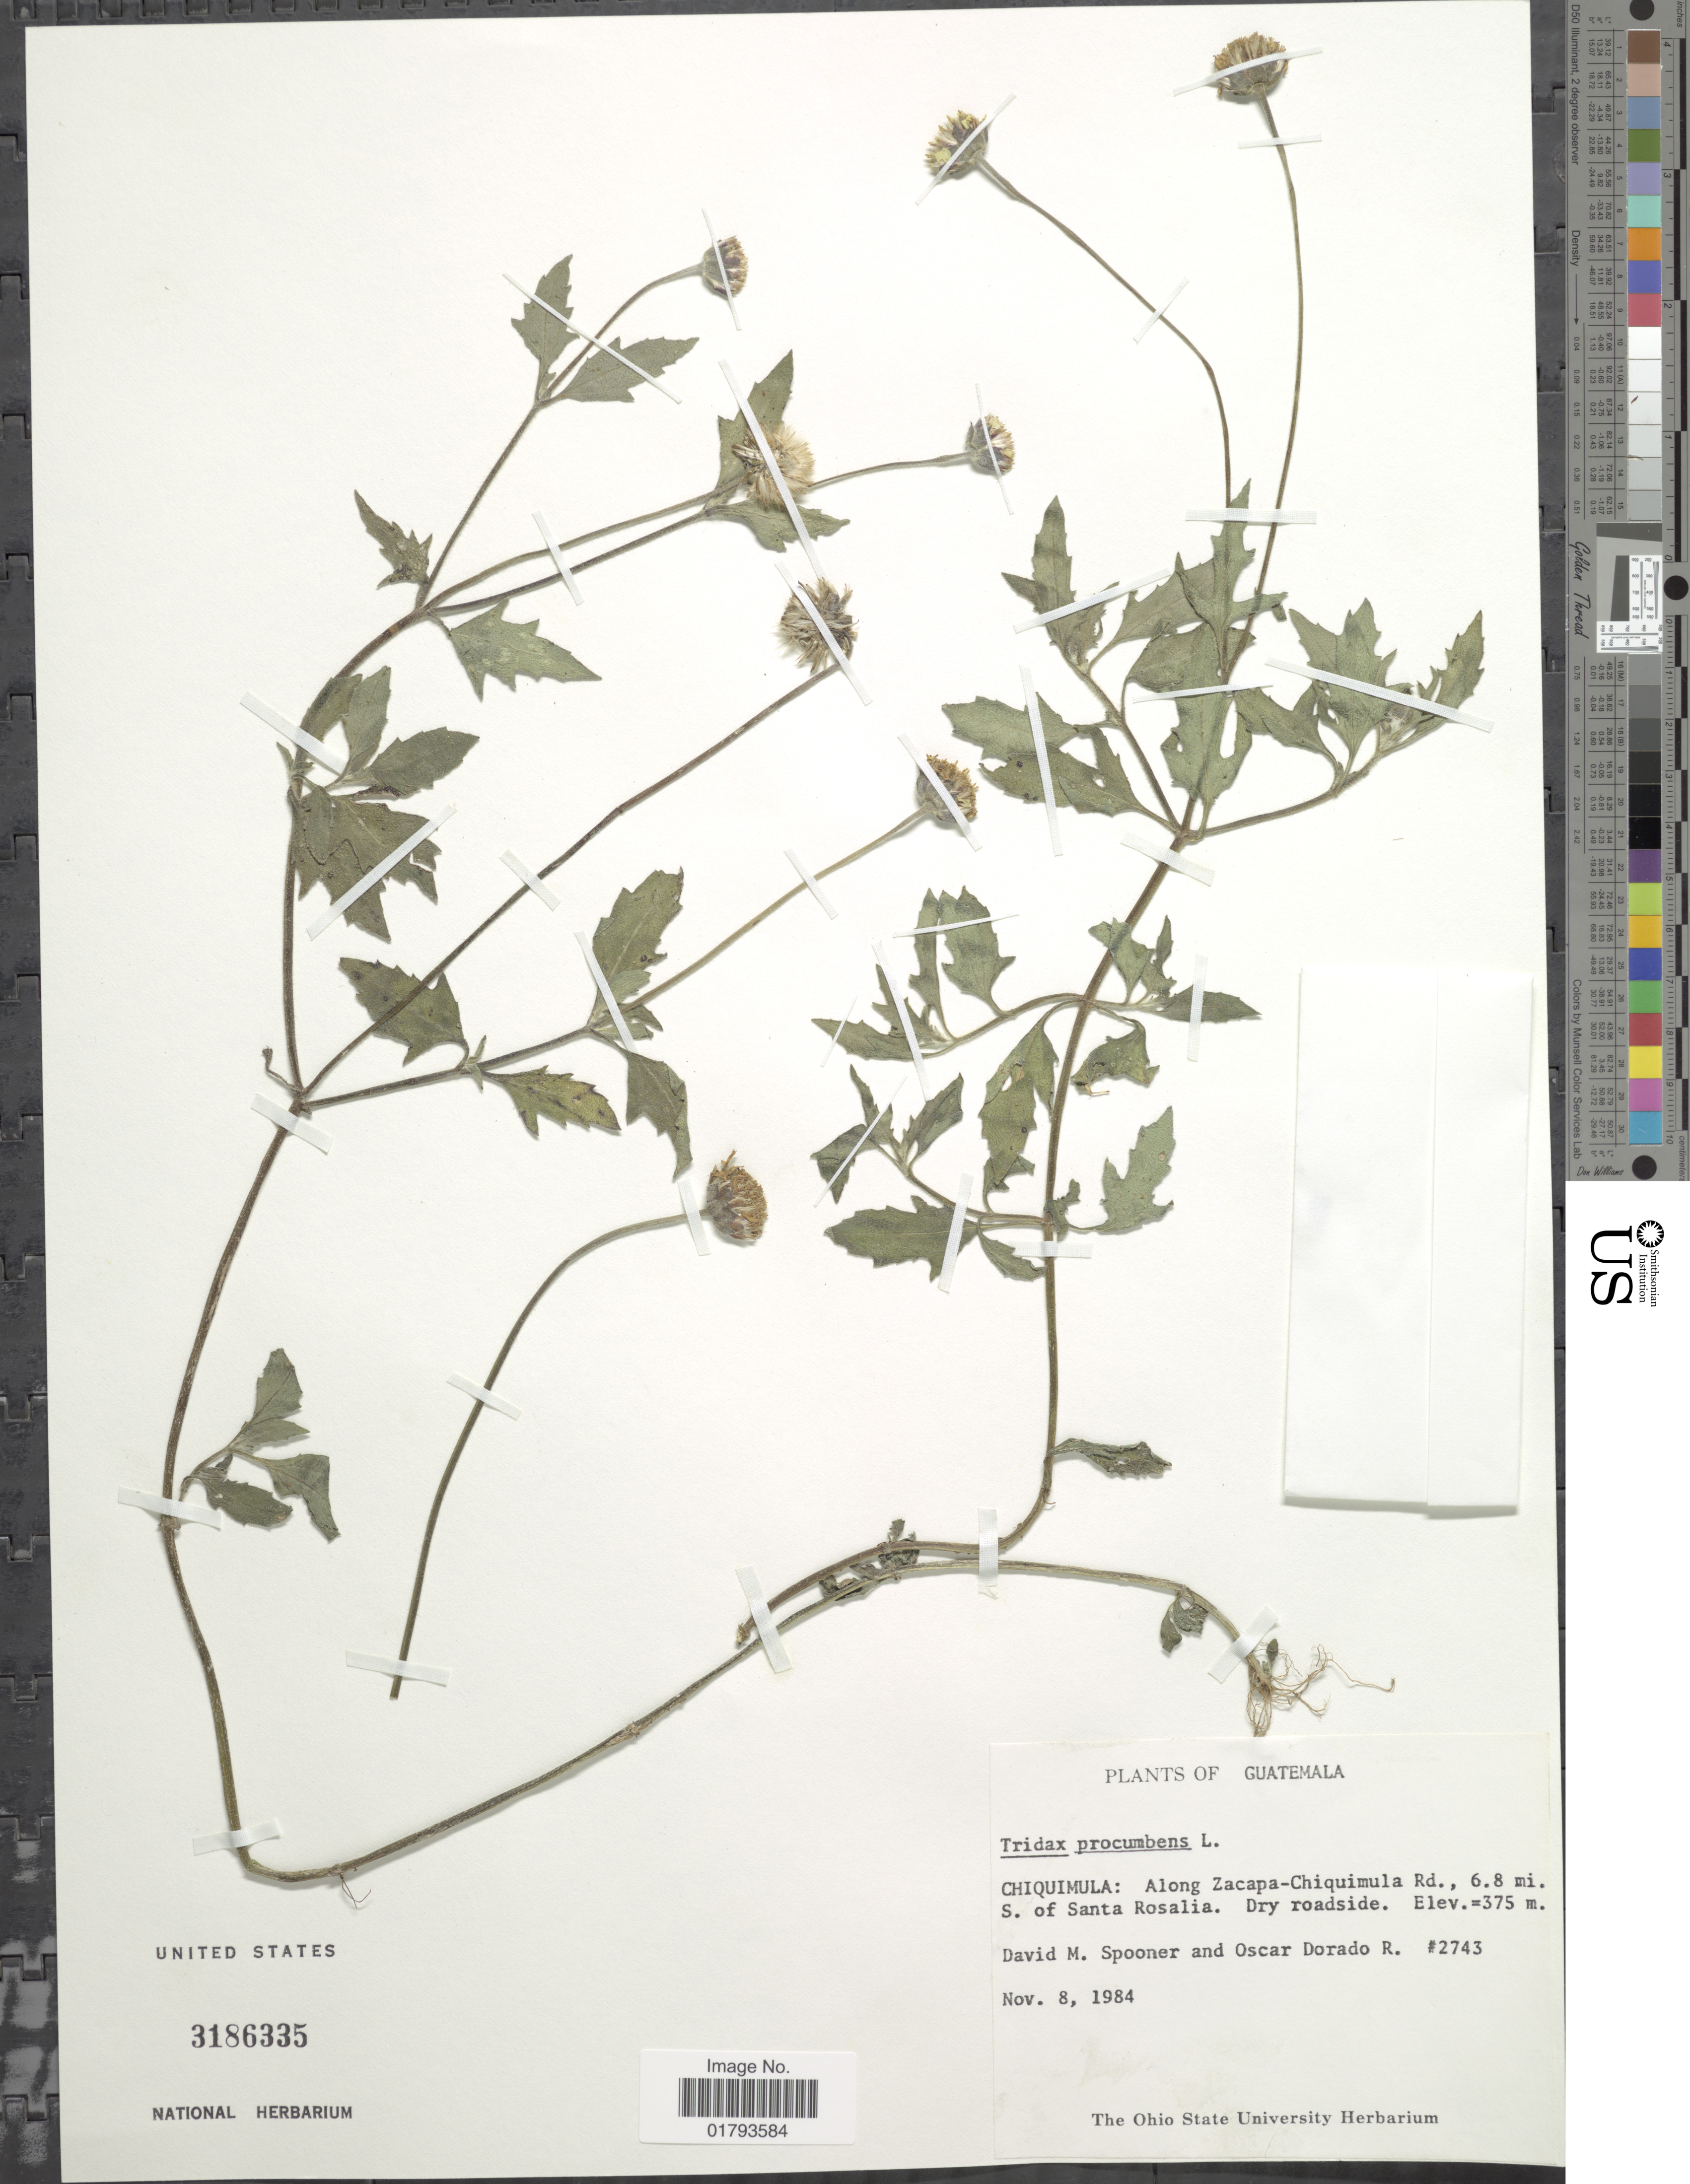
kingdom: Plantae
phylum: Tracheophyta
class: Magnoliopsida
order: Asterales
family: Asteraceae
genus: Tridax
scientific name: Tridax procumbens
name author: L.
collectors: D. Spooner & O. R. Dorado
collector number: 2743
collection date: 1984-11-08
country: Guatemala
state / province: Chiquimula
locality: Chiquimula: Along Zacapa-Chiquimula Rd., 6.8 mi. S of Santa Rosalia.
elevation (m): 375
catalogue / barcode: US 3186335